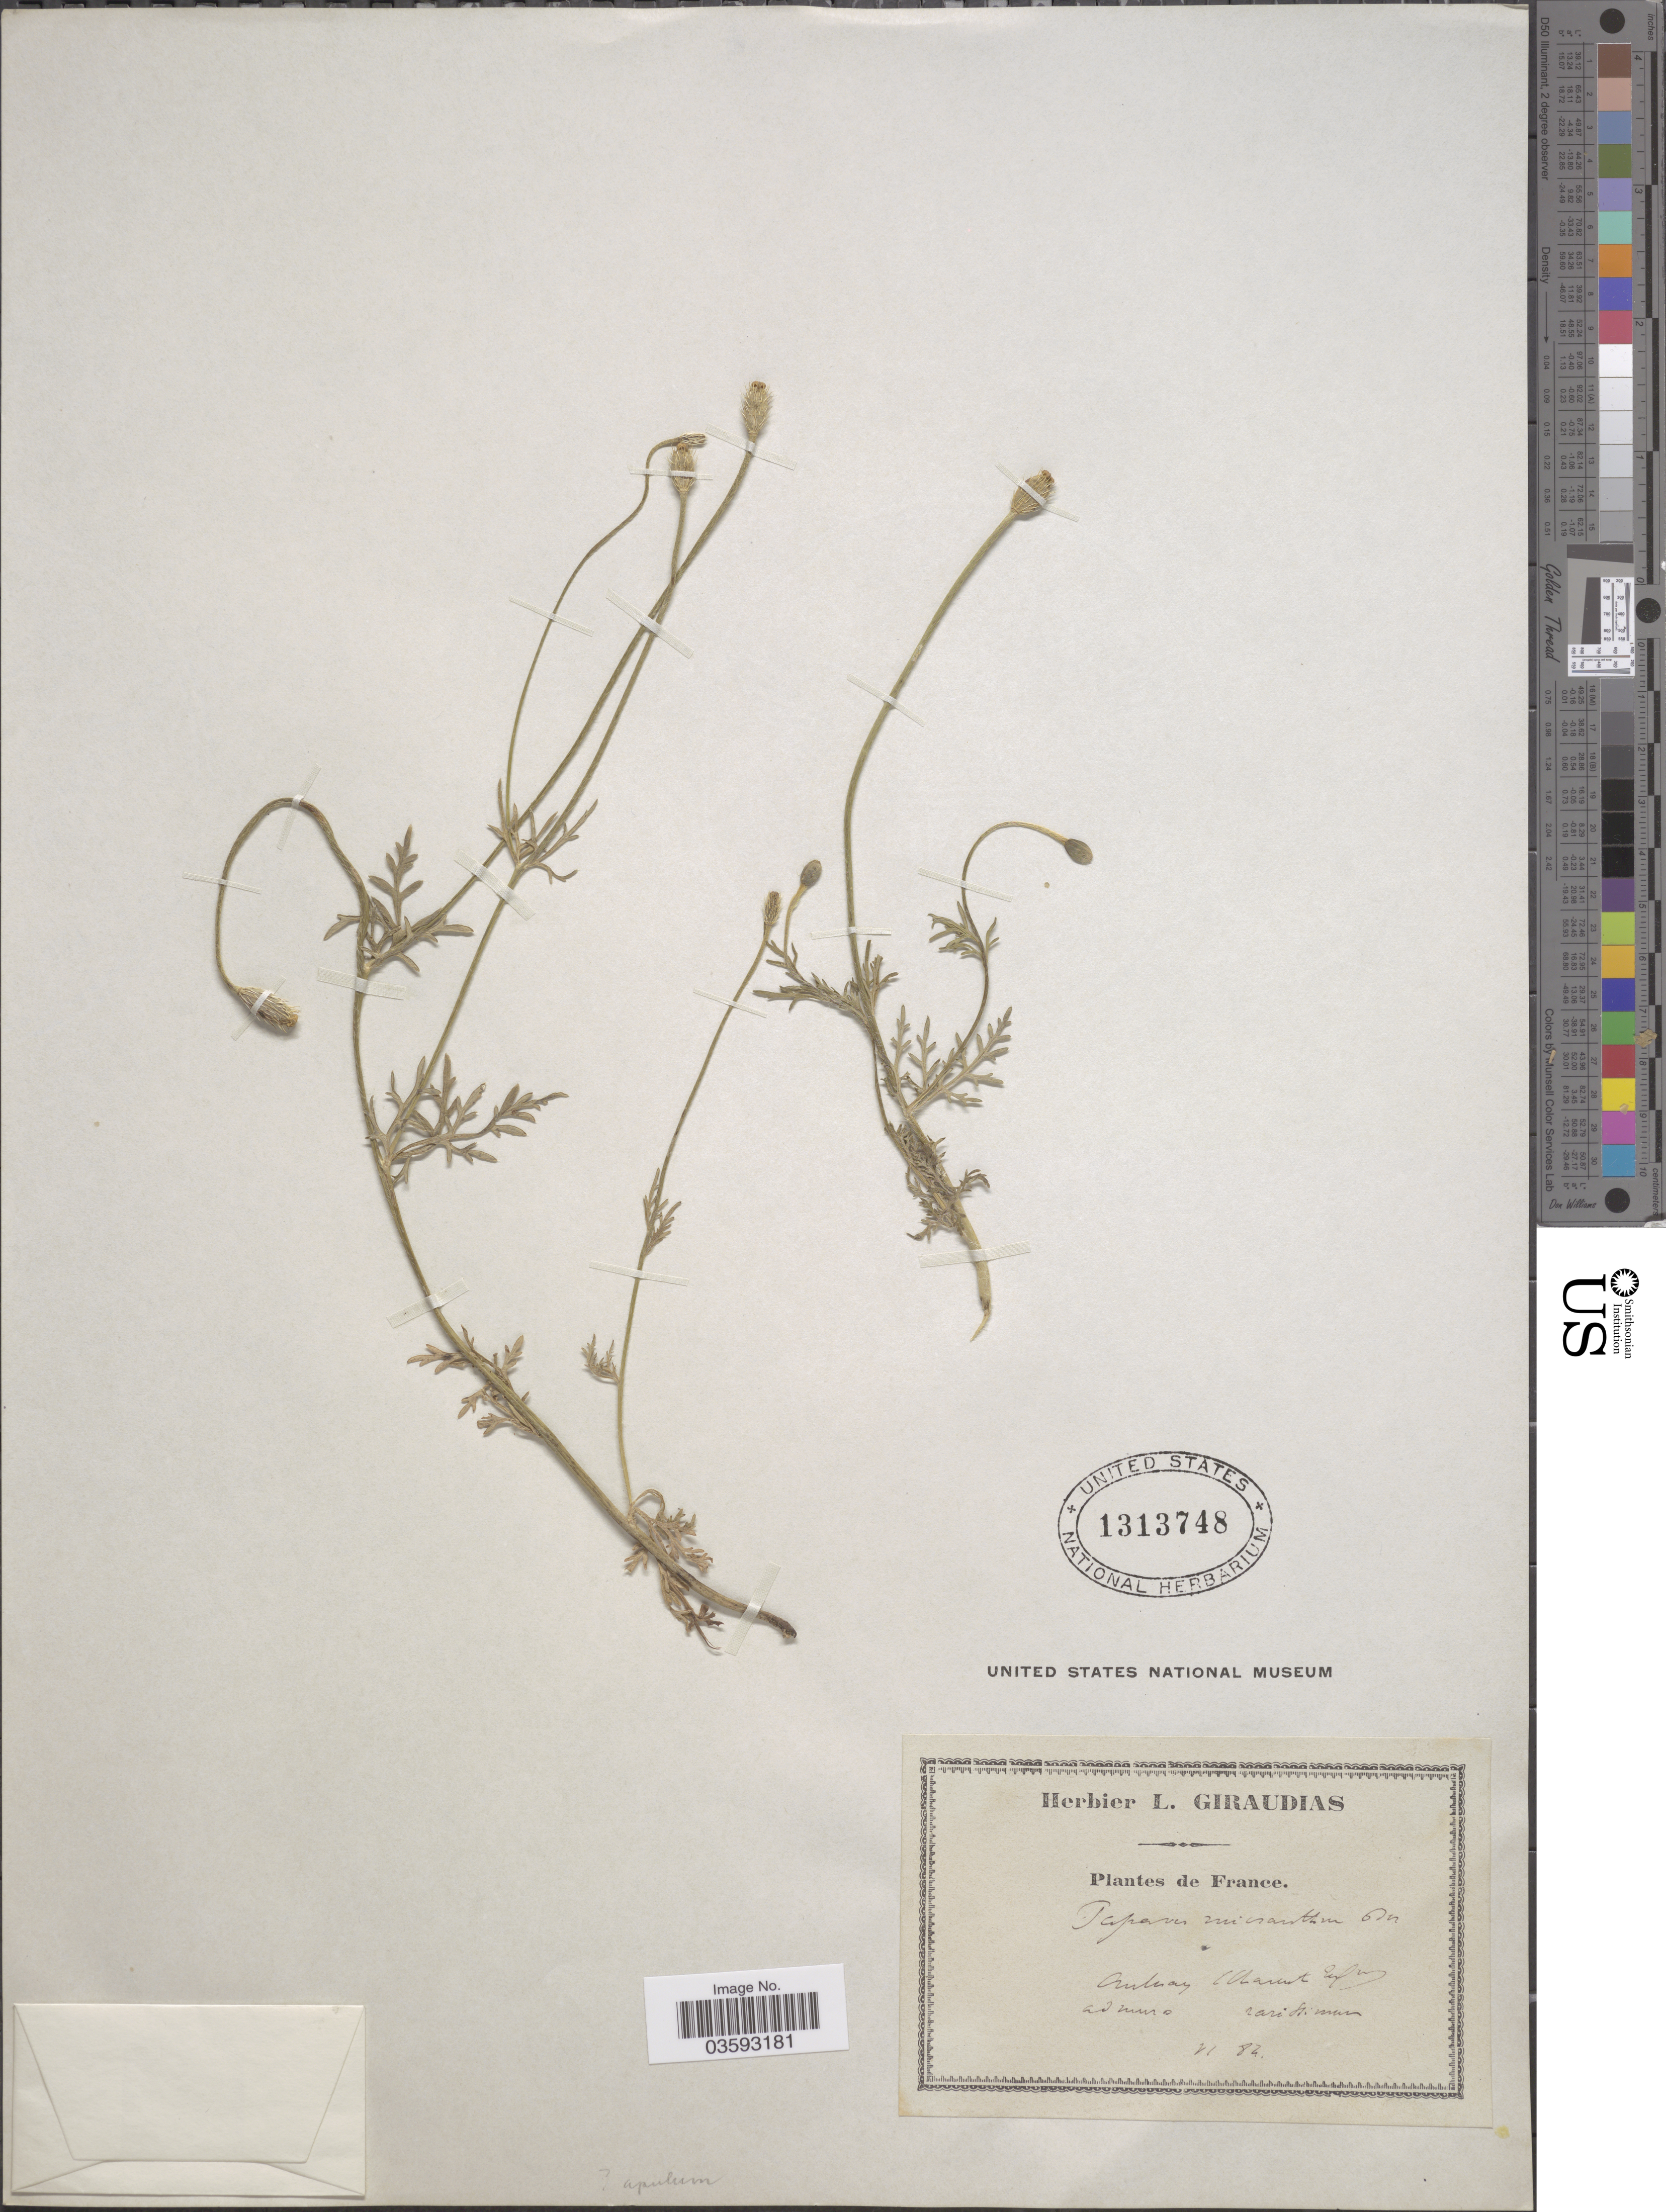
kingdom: Plantae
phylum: Tracheophyta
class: Magnoliopsida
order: Ranunculales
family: Papaveraceae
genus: Papaver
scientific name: Papaver micranthum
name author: Boreau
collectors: Ex herb. L. Giraudias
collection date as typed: Transcribed d/m/y: /6/84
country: France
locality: Aulnay (Charent Inf ad muro raritimun. [interpreted]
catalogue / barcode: US 1313748